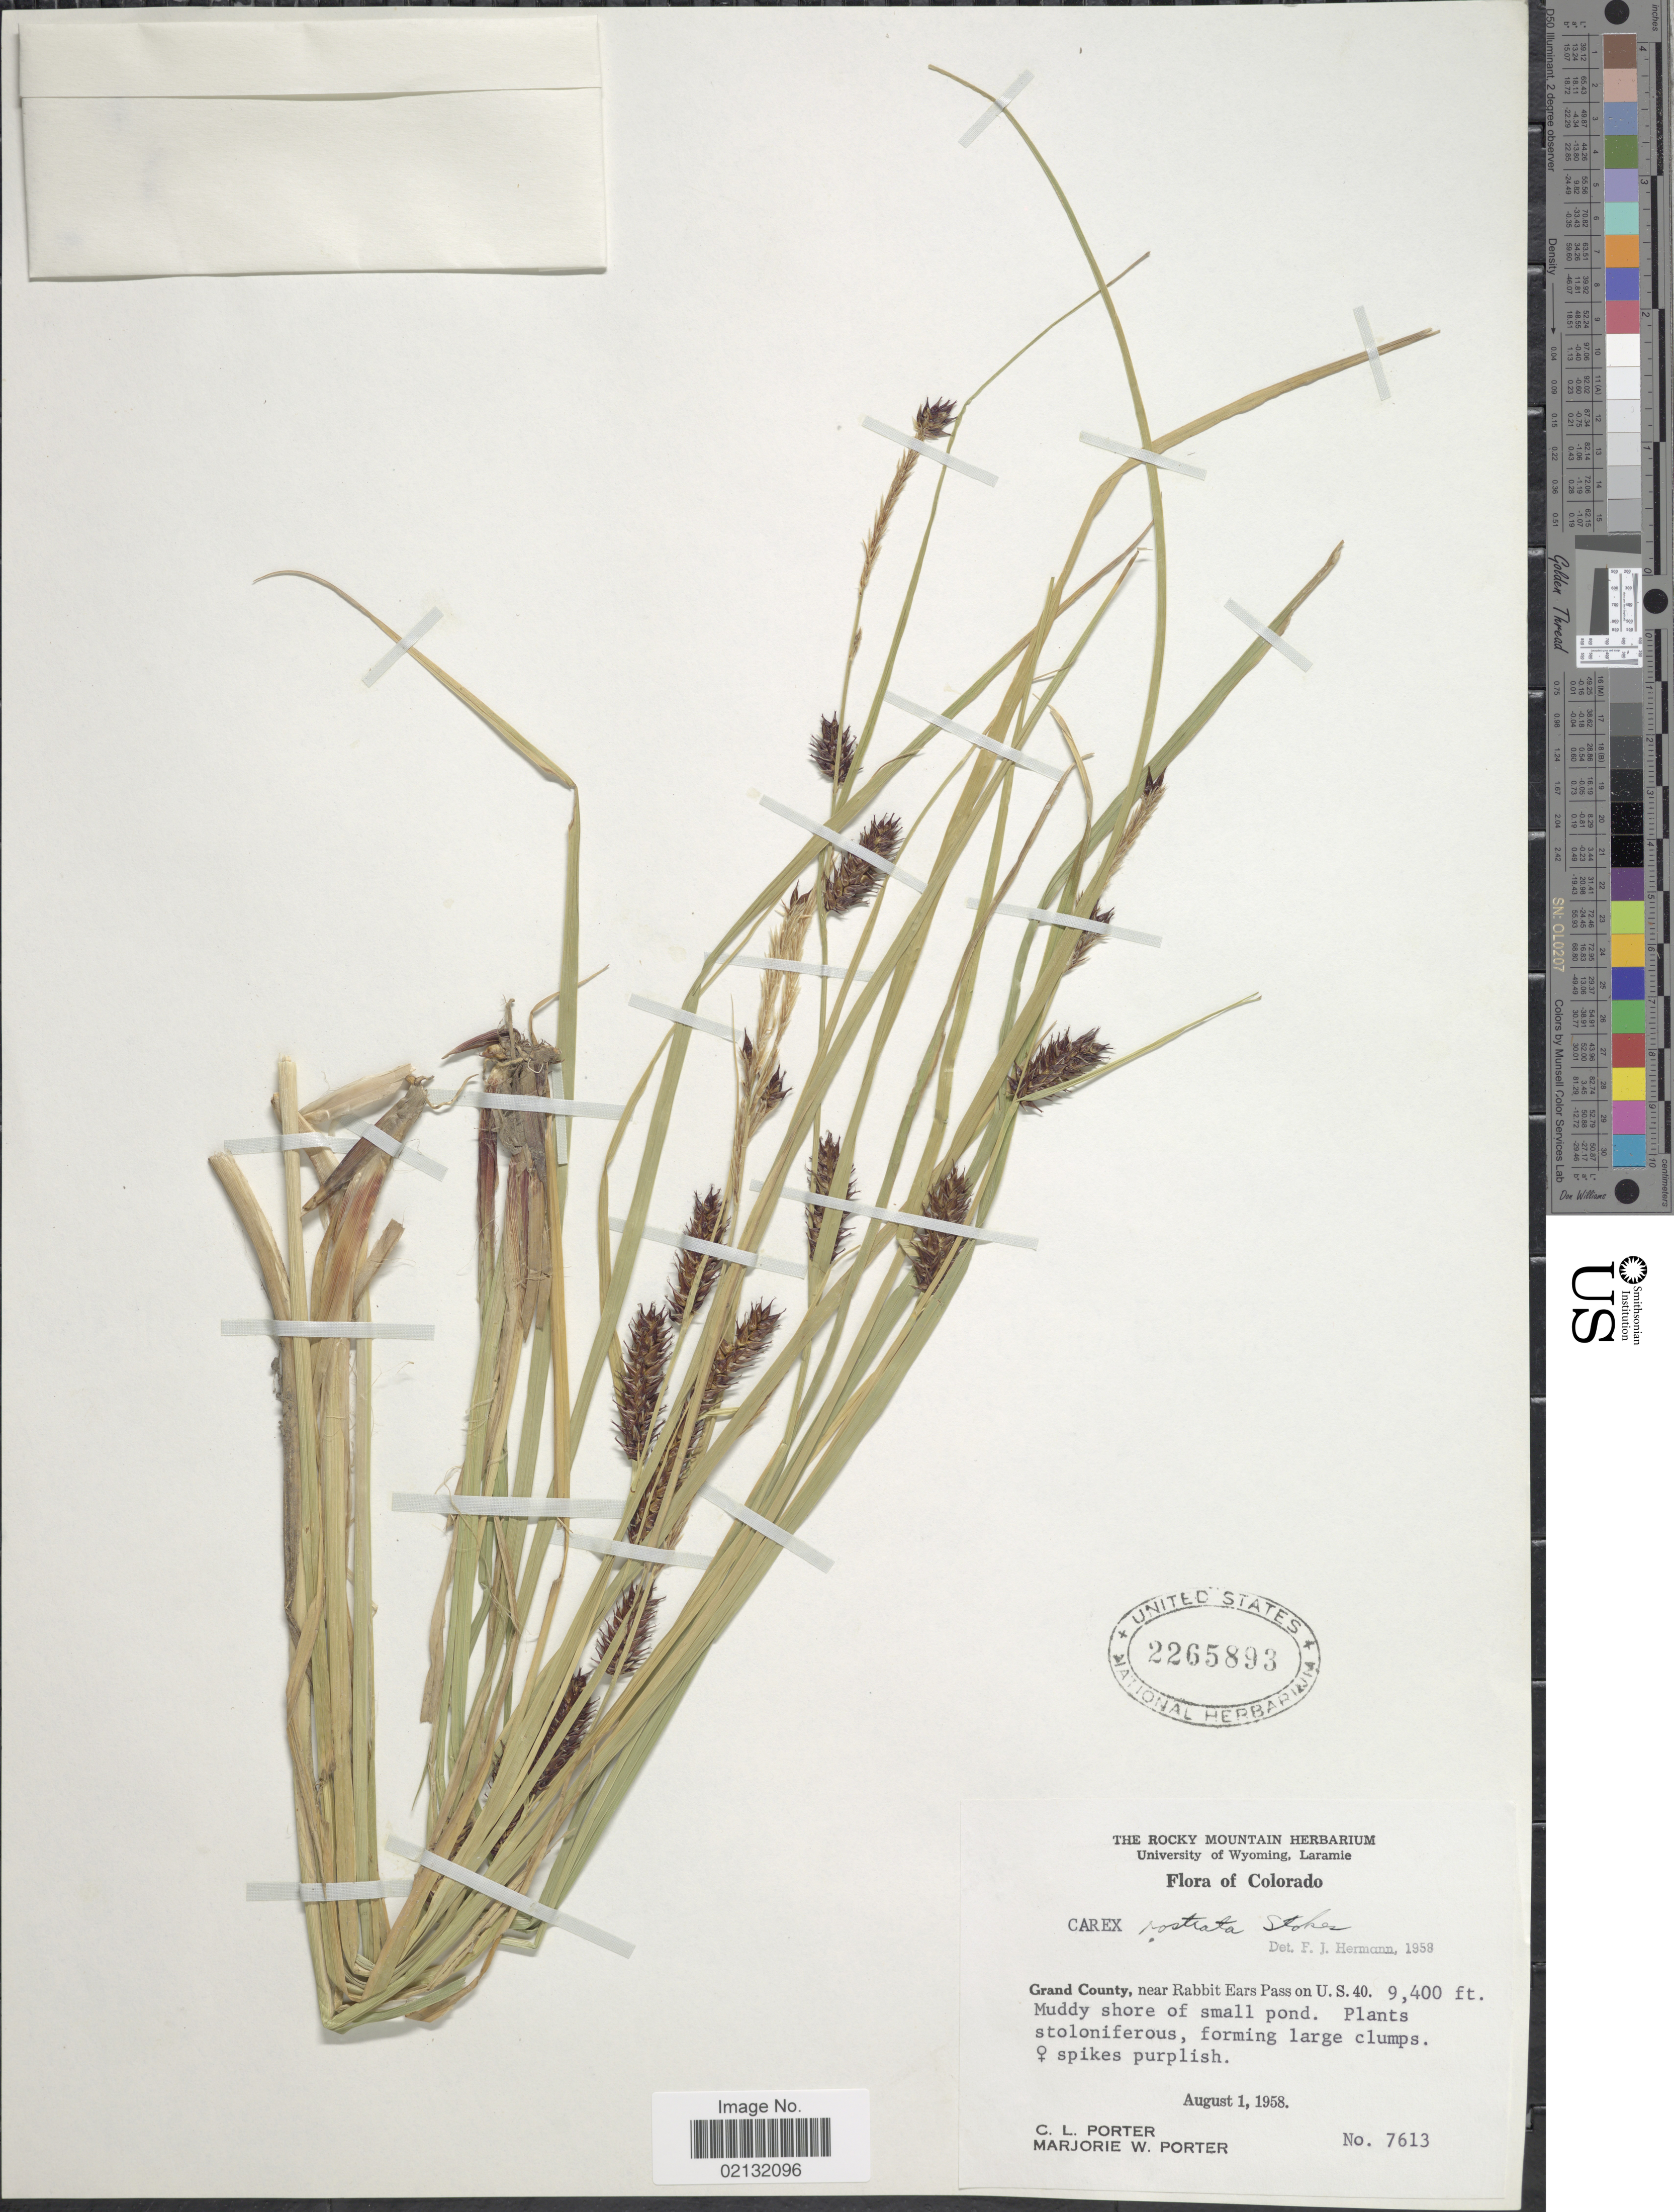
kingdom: Plantae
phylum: Tracheophyta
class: Liliopsida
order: Poales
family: Cyperaceae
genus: Carex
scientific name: Carex rostrata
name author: Stokes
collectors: C. L. Porter & M. Porter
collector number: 7613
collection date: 1958-08-01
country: United States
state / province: Colorado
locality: Grand County, near Rabbit Ears Pass on U.S.40.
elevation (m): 2865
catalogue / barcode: US 2265893